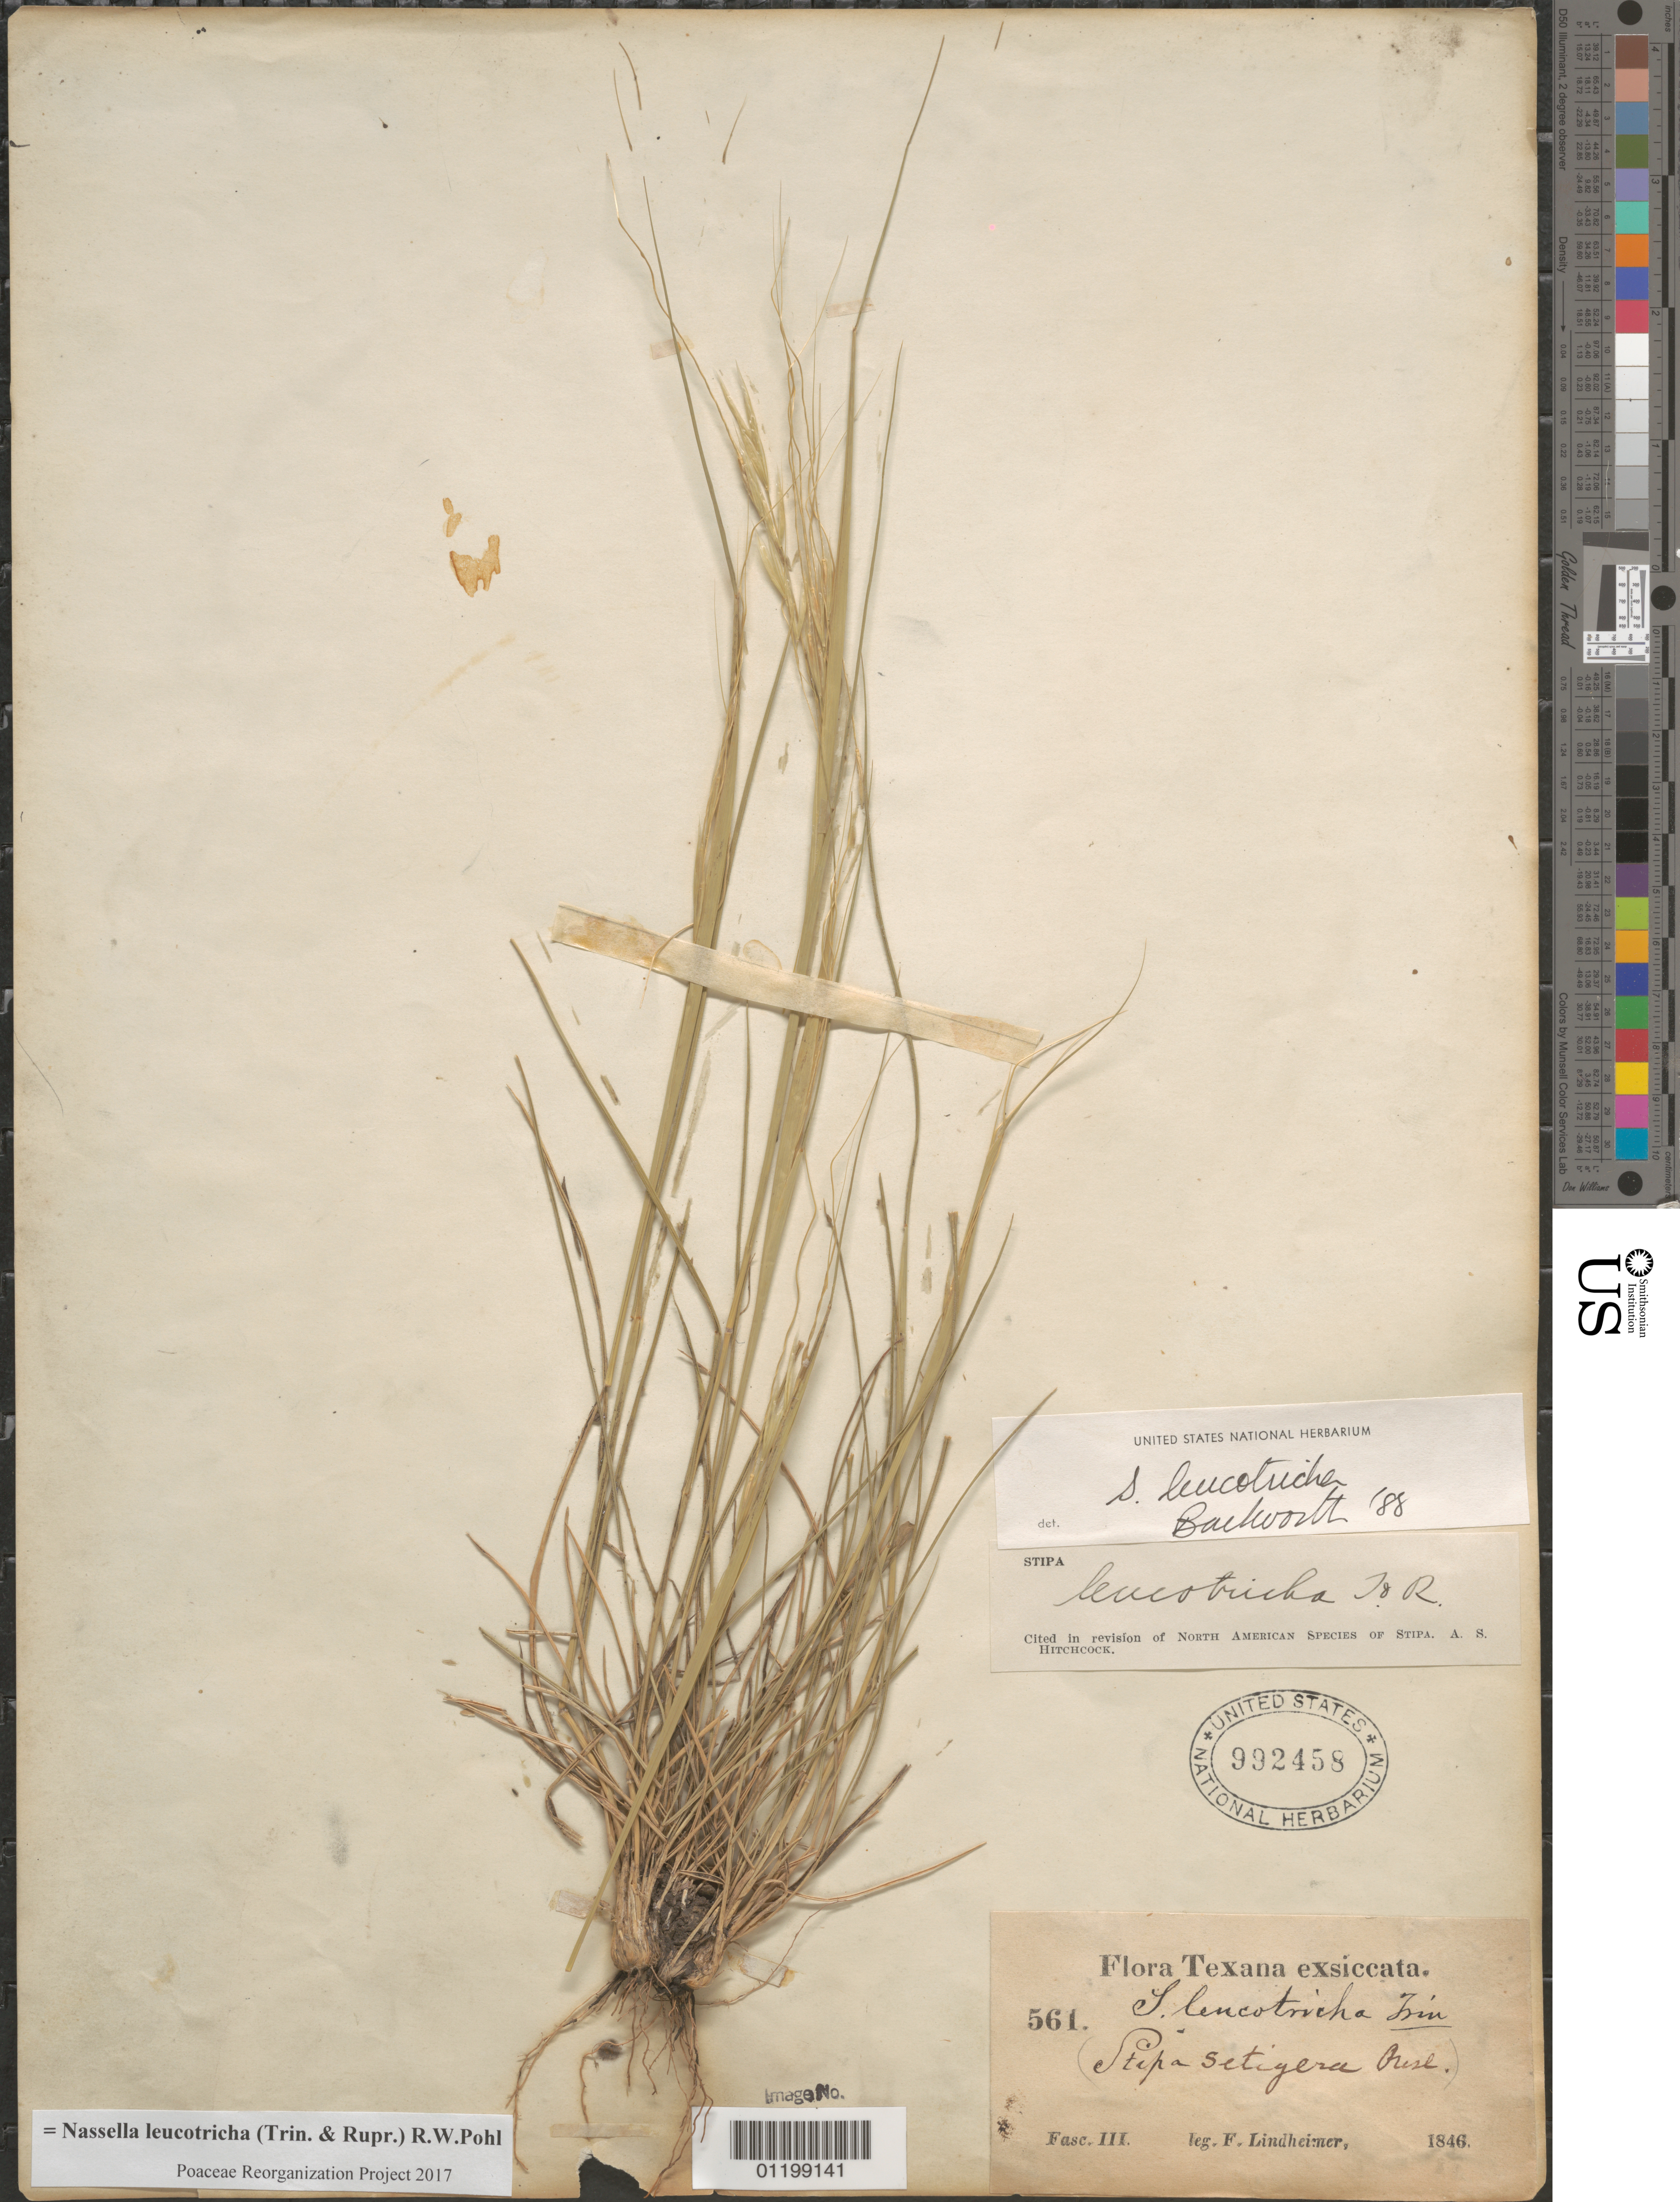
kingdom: Plantae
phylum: Tracheophyta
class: Liliopsida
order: Poales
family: Poaceae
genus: Nassella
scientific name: Nassella leucotricha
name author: (Trin. & Rupr.) R.W. Pohl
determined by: Poaceae Reorganization Project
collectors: F. Lindheimer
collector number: Fasc III 561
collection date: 1846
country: United States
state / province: Texas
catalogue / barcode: US 992458